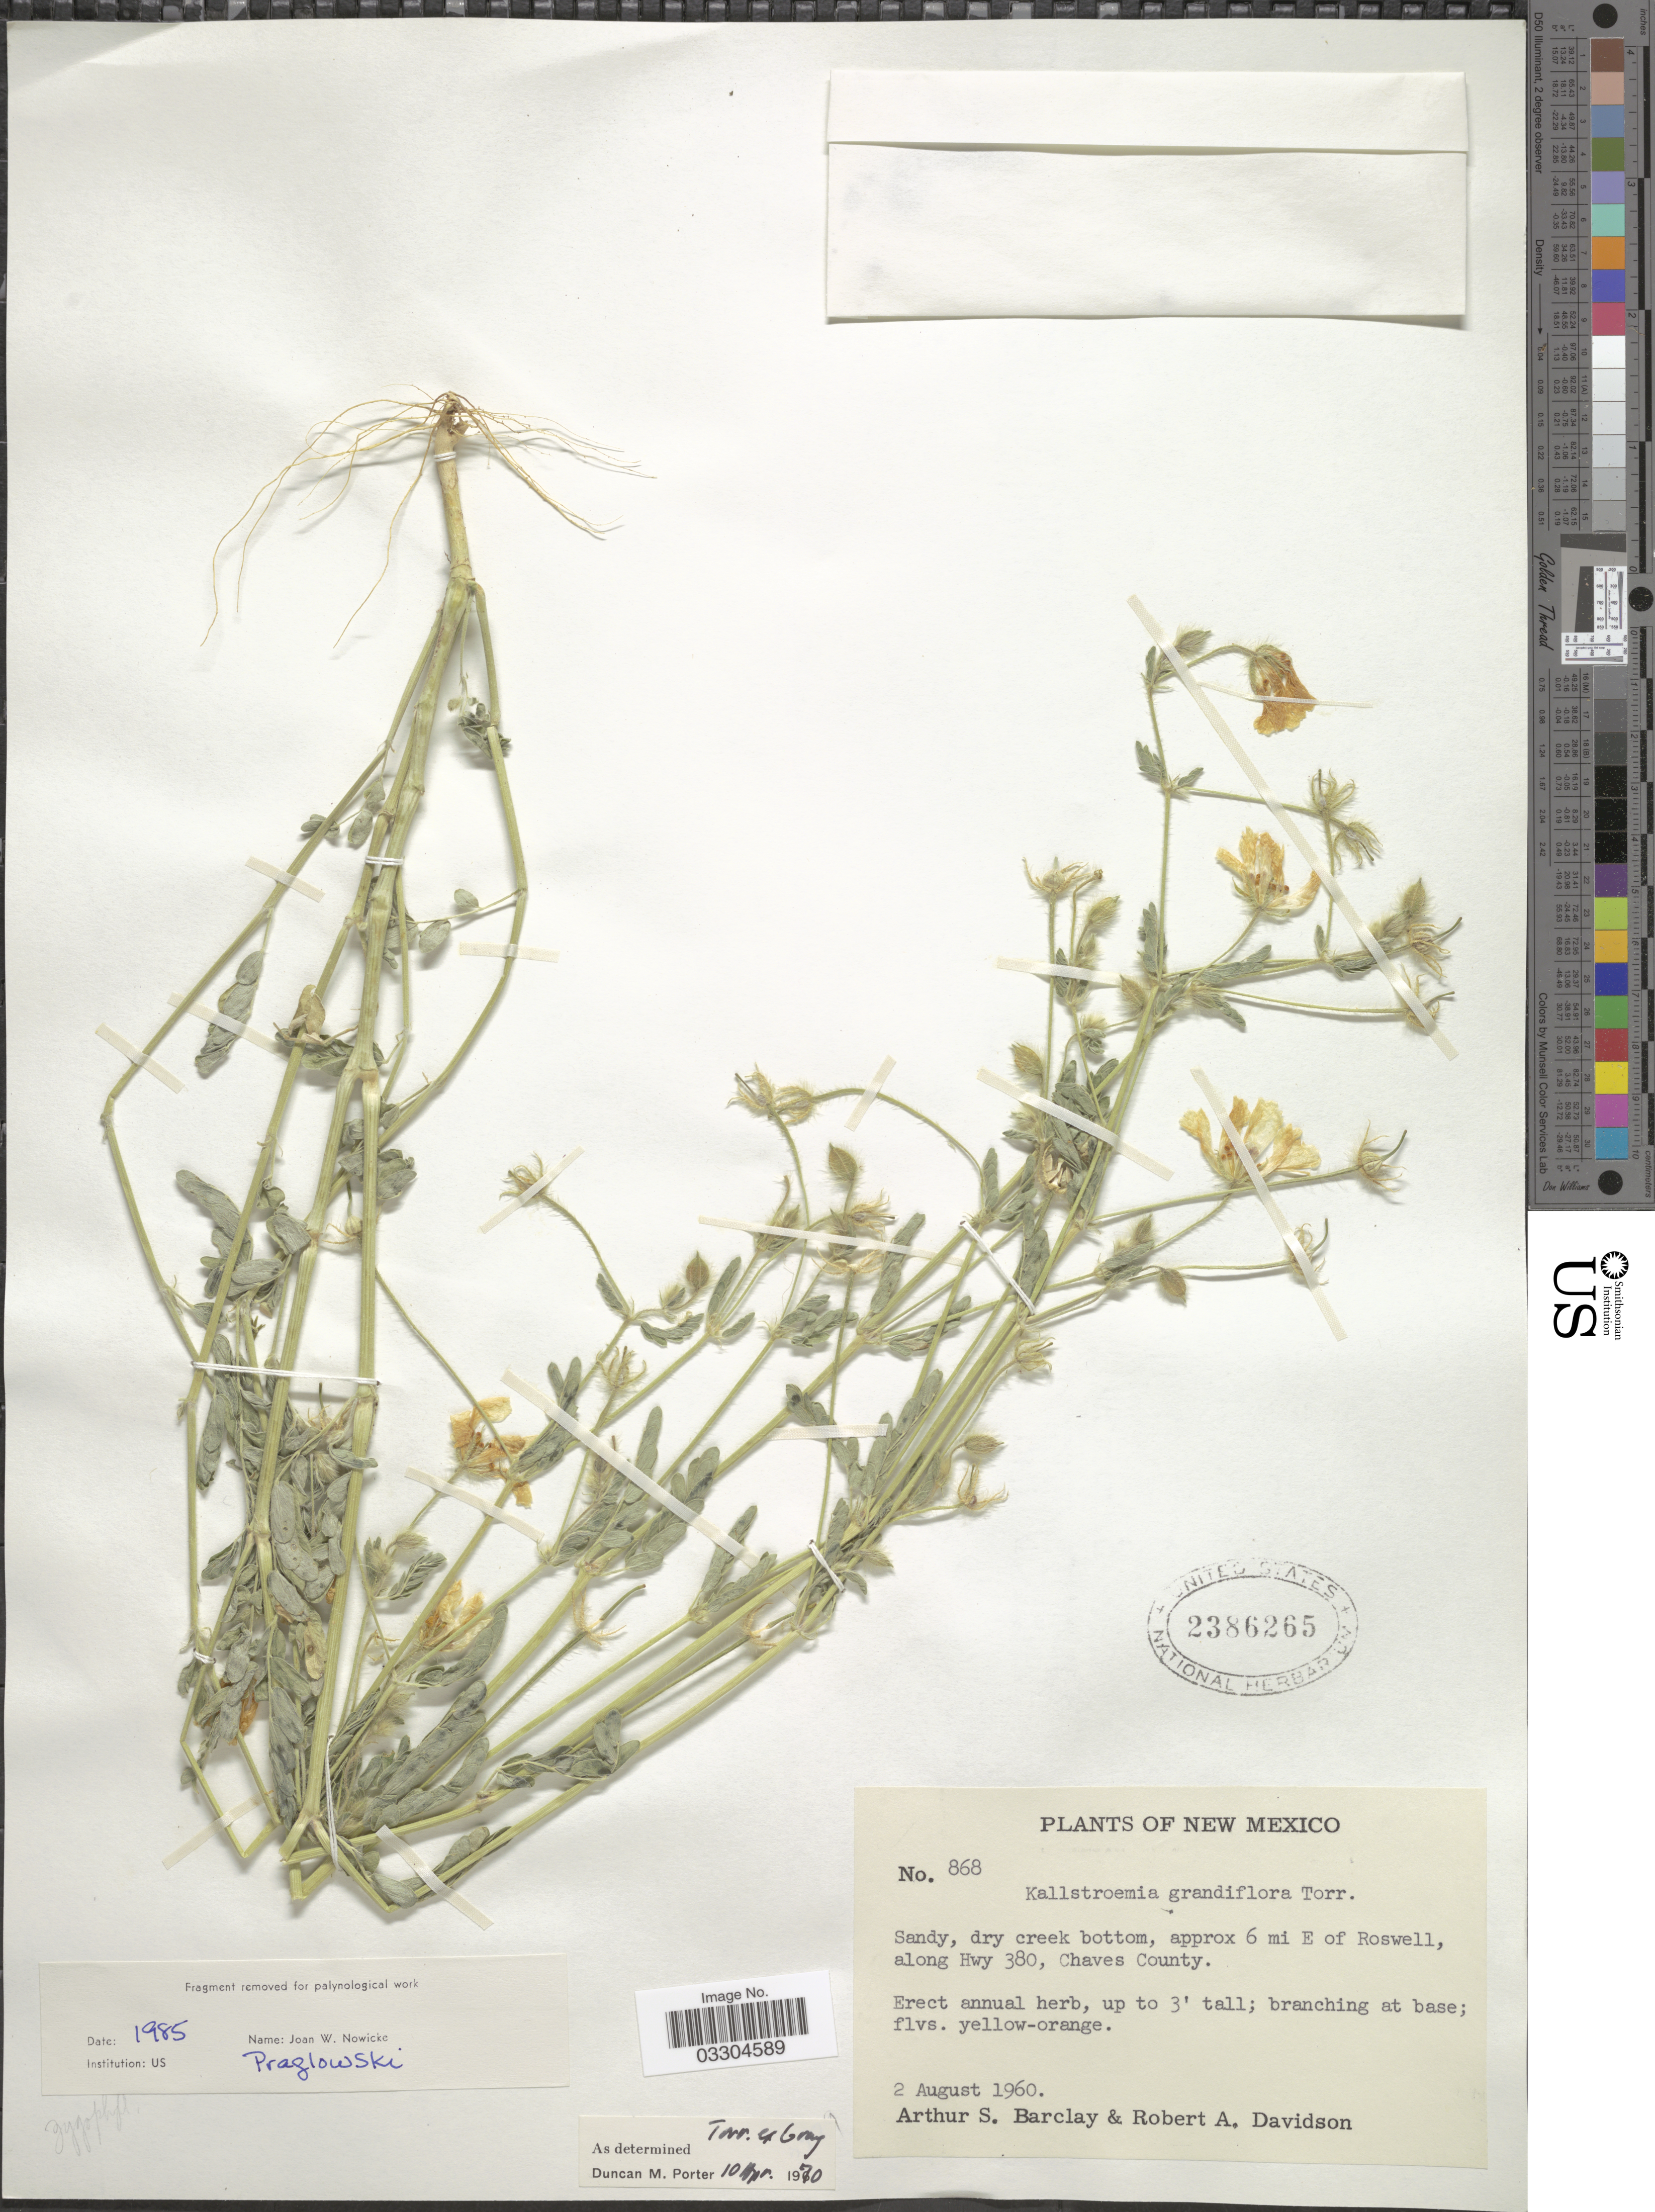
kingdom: Plantae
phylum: Tracheophyta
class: Magnoliopsida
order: Zygophyllales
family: Zygophyllaceae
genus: Kallstroemia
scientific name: Kallstroemia grandiflora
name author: Torr. ex A. Gray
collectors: A. S. Barclay & R. A. Davidson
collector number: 868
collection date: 1960-08-02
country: United States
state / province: New Mexico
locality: Approx 6 mi E of Roswell, along Hwy 380, Chaves County.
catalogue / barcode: US 2386265